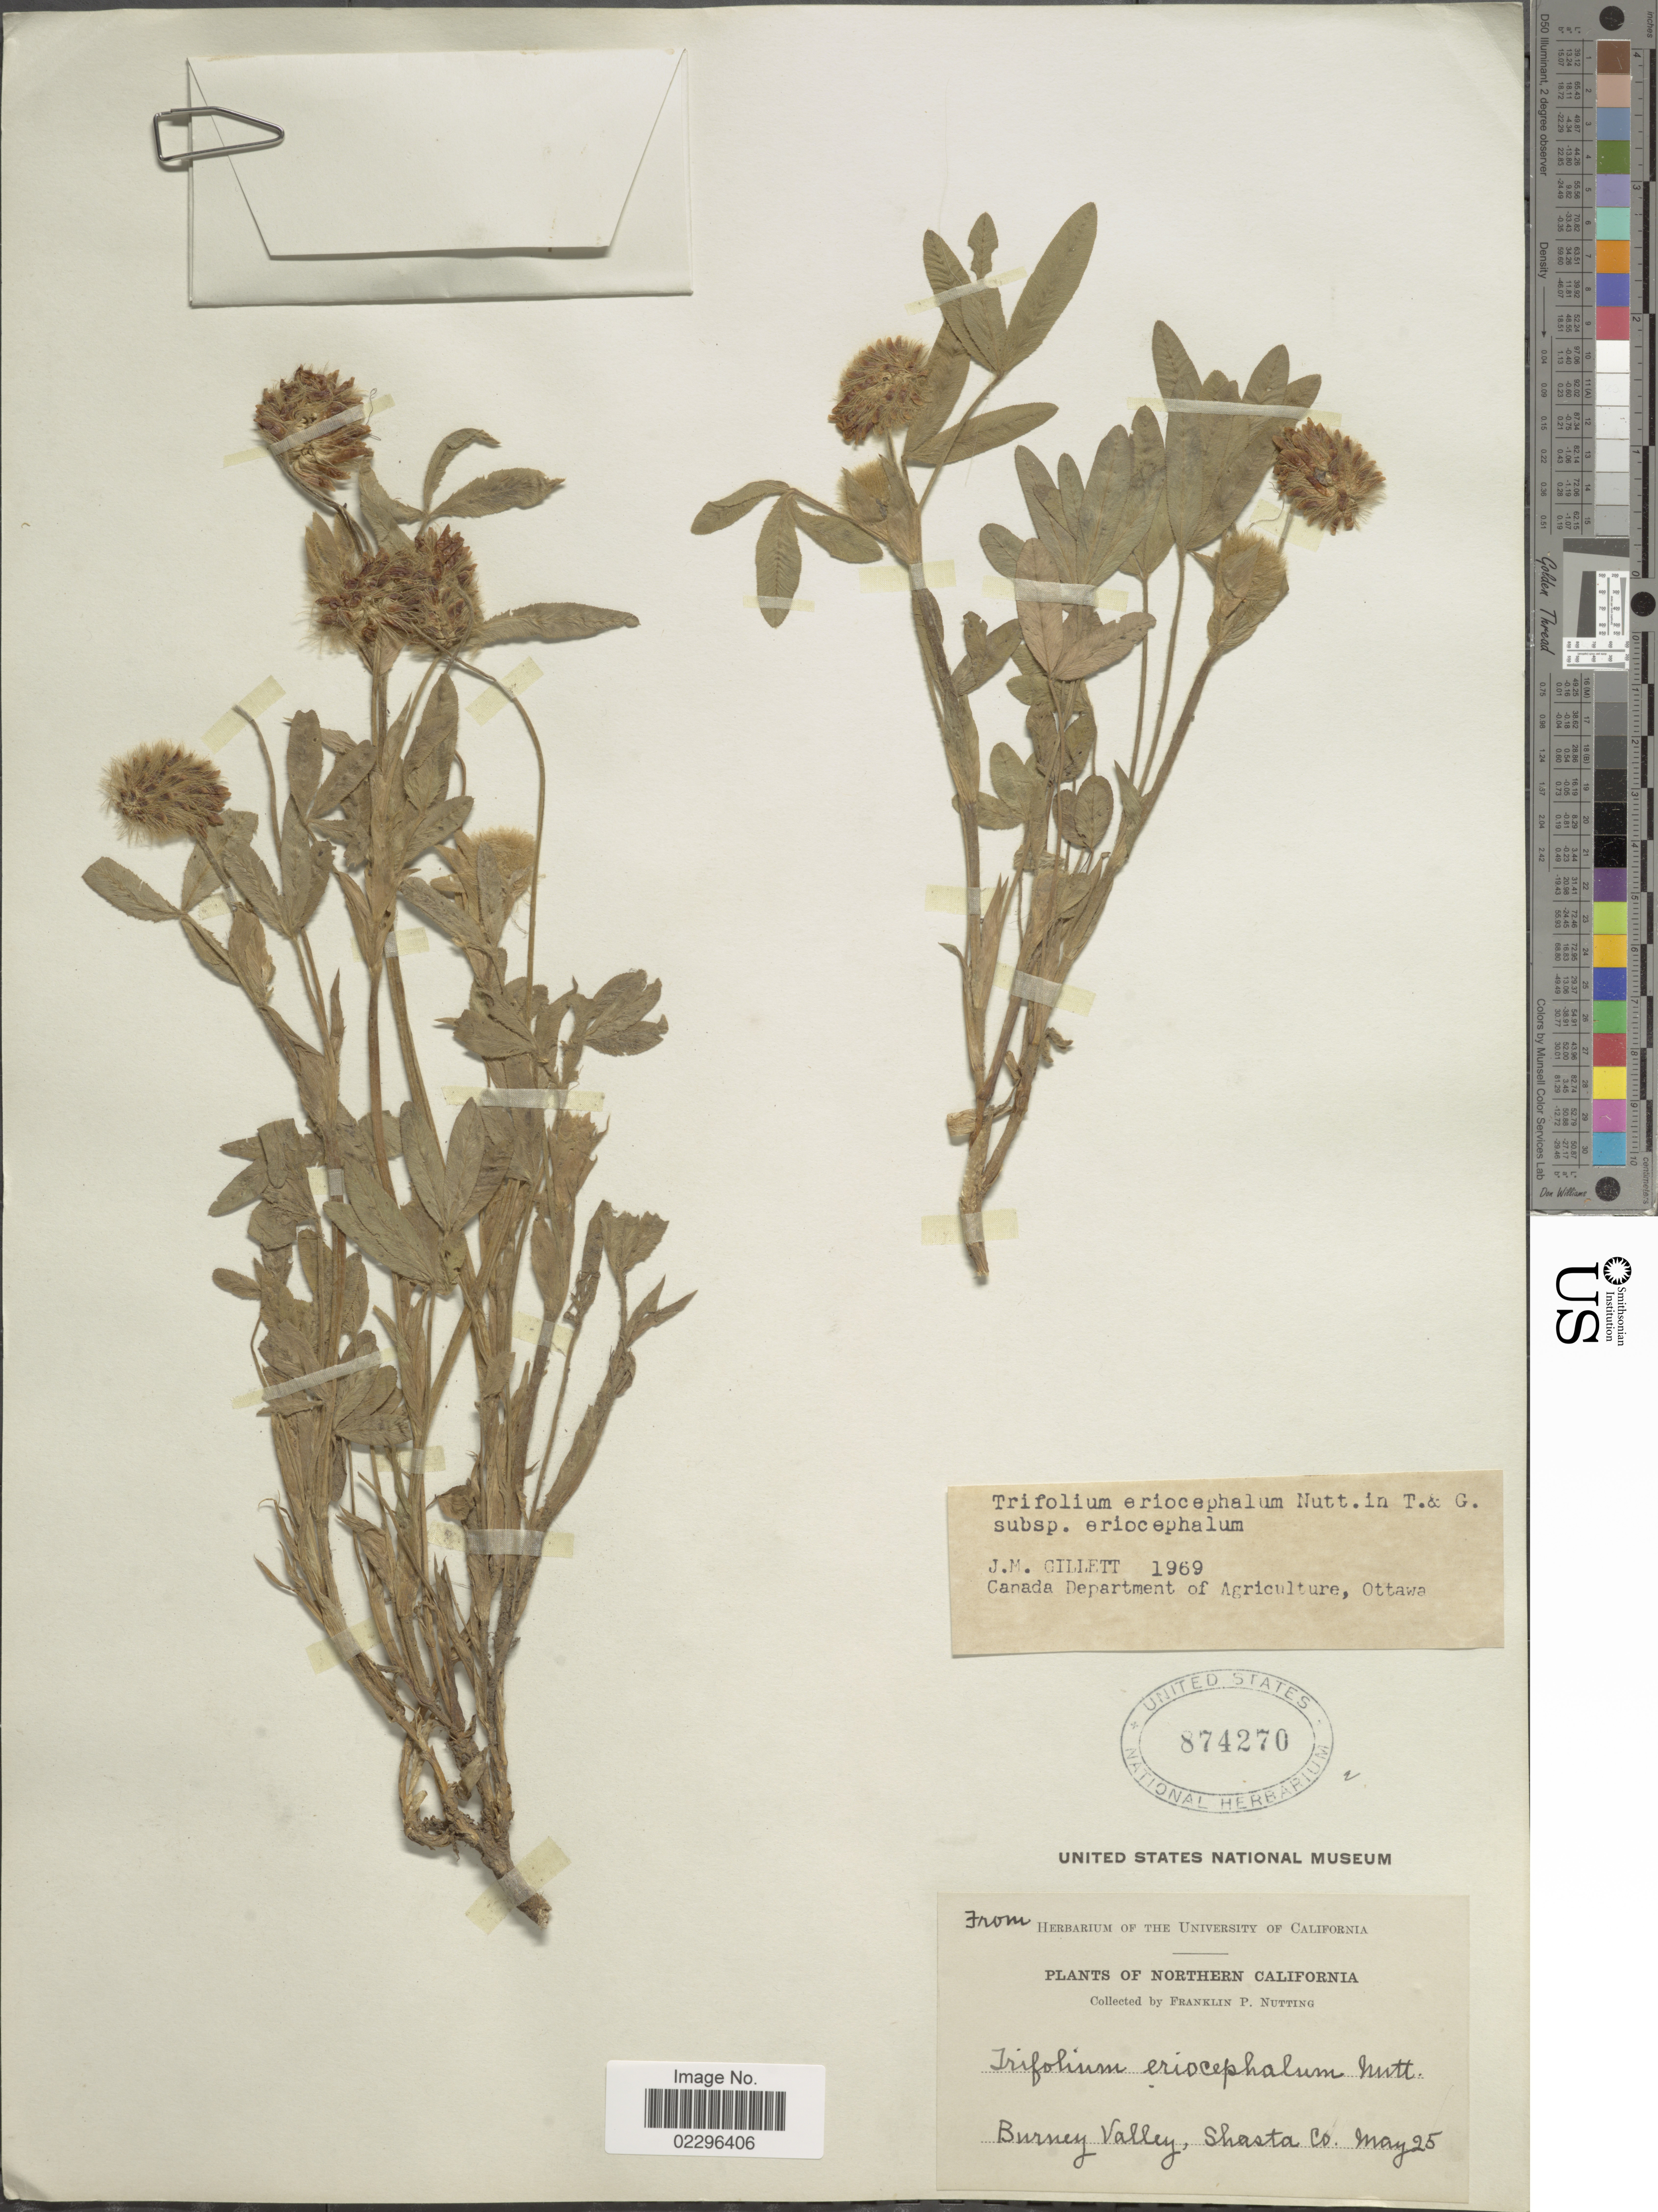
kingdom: Plantae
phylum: Tracheophyta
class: Magnoliopsida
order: Fabales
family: Fabaceae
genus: Trifolium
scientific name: Trifolium eriocephalum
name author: Nutt.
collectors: F. Nutting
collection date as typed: Transcribed d/m/y: /5/25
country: United States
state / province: California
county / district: Shasta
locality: Northern California. Burney Valley, Shasta Co.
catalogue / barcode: US 874270